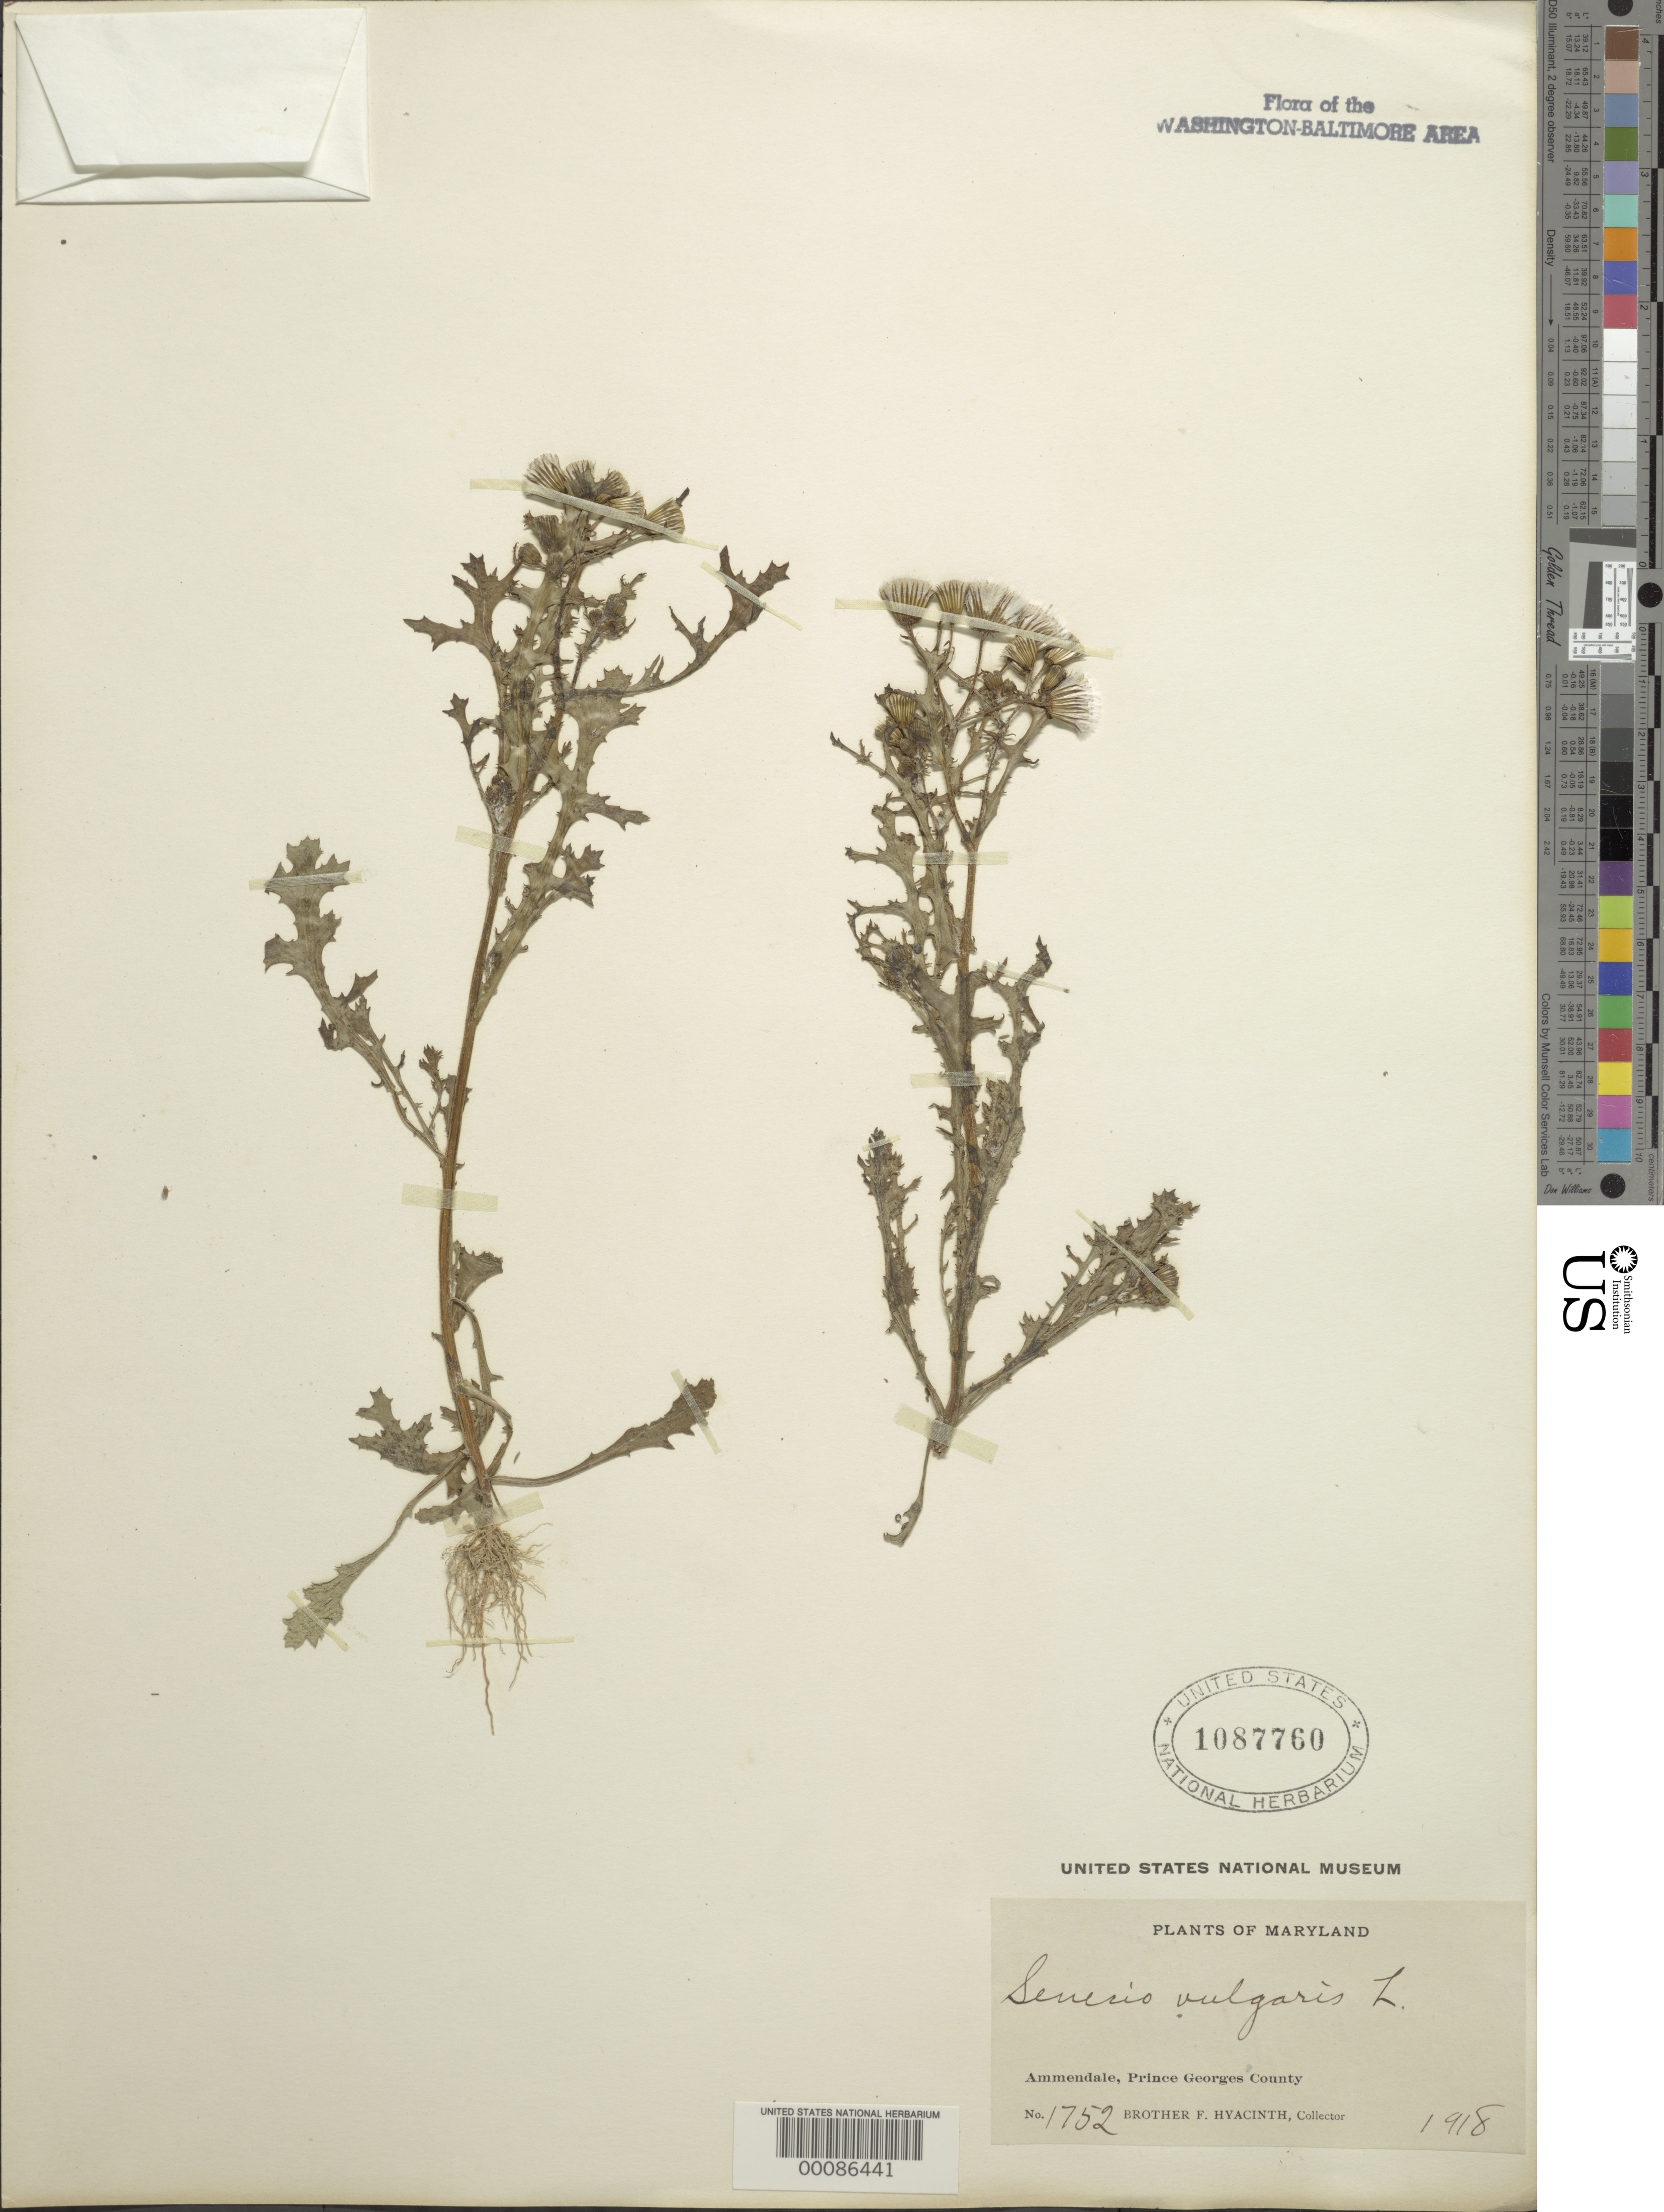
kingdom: Plantae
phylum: Tracheophyta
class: Magnoliopsida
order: Asterales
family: Asteraceae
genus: Senecio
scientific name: Senecio vulgaris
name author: L.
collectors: F. Hyacinth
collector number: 1752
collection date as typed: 1918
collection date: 1918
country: United States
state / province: Maryland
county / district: Prince George's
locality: Ammendale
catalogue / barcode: US 1087760